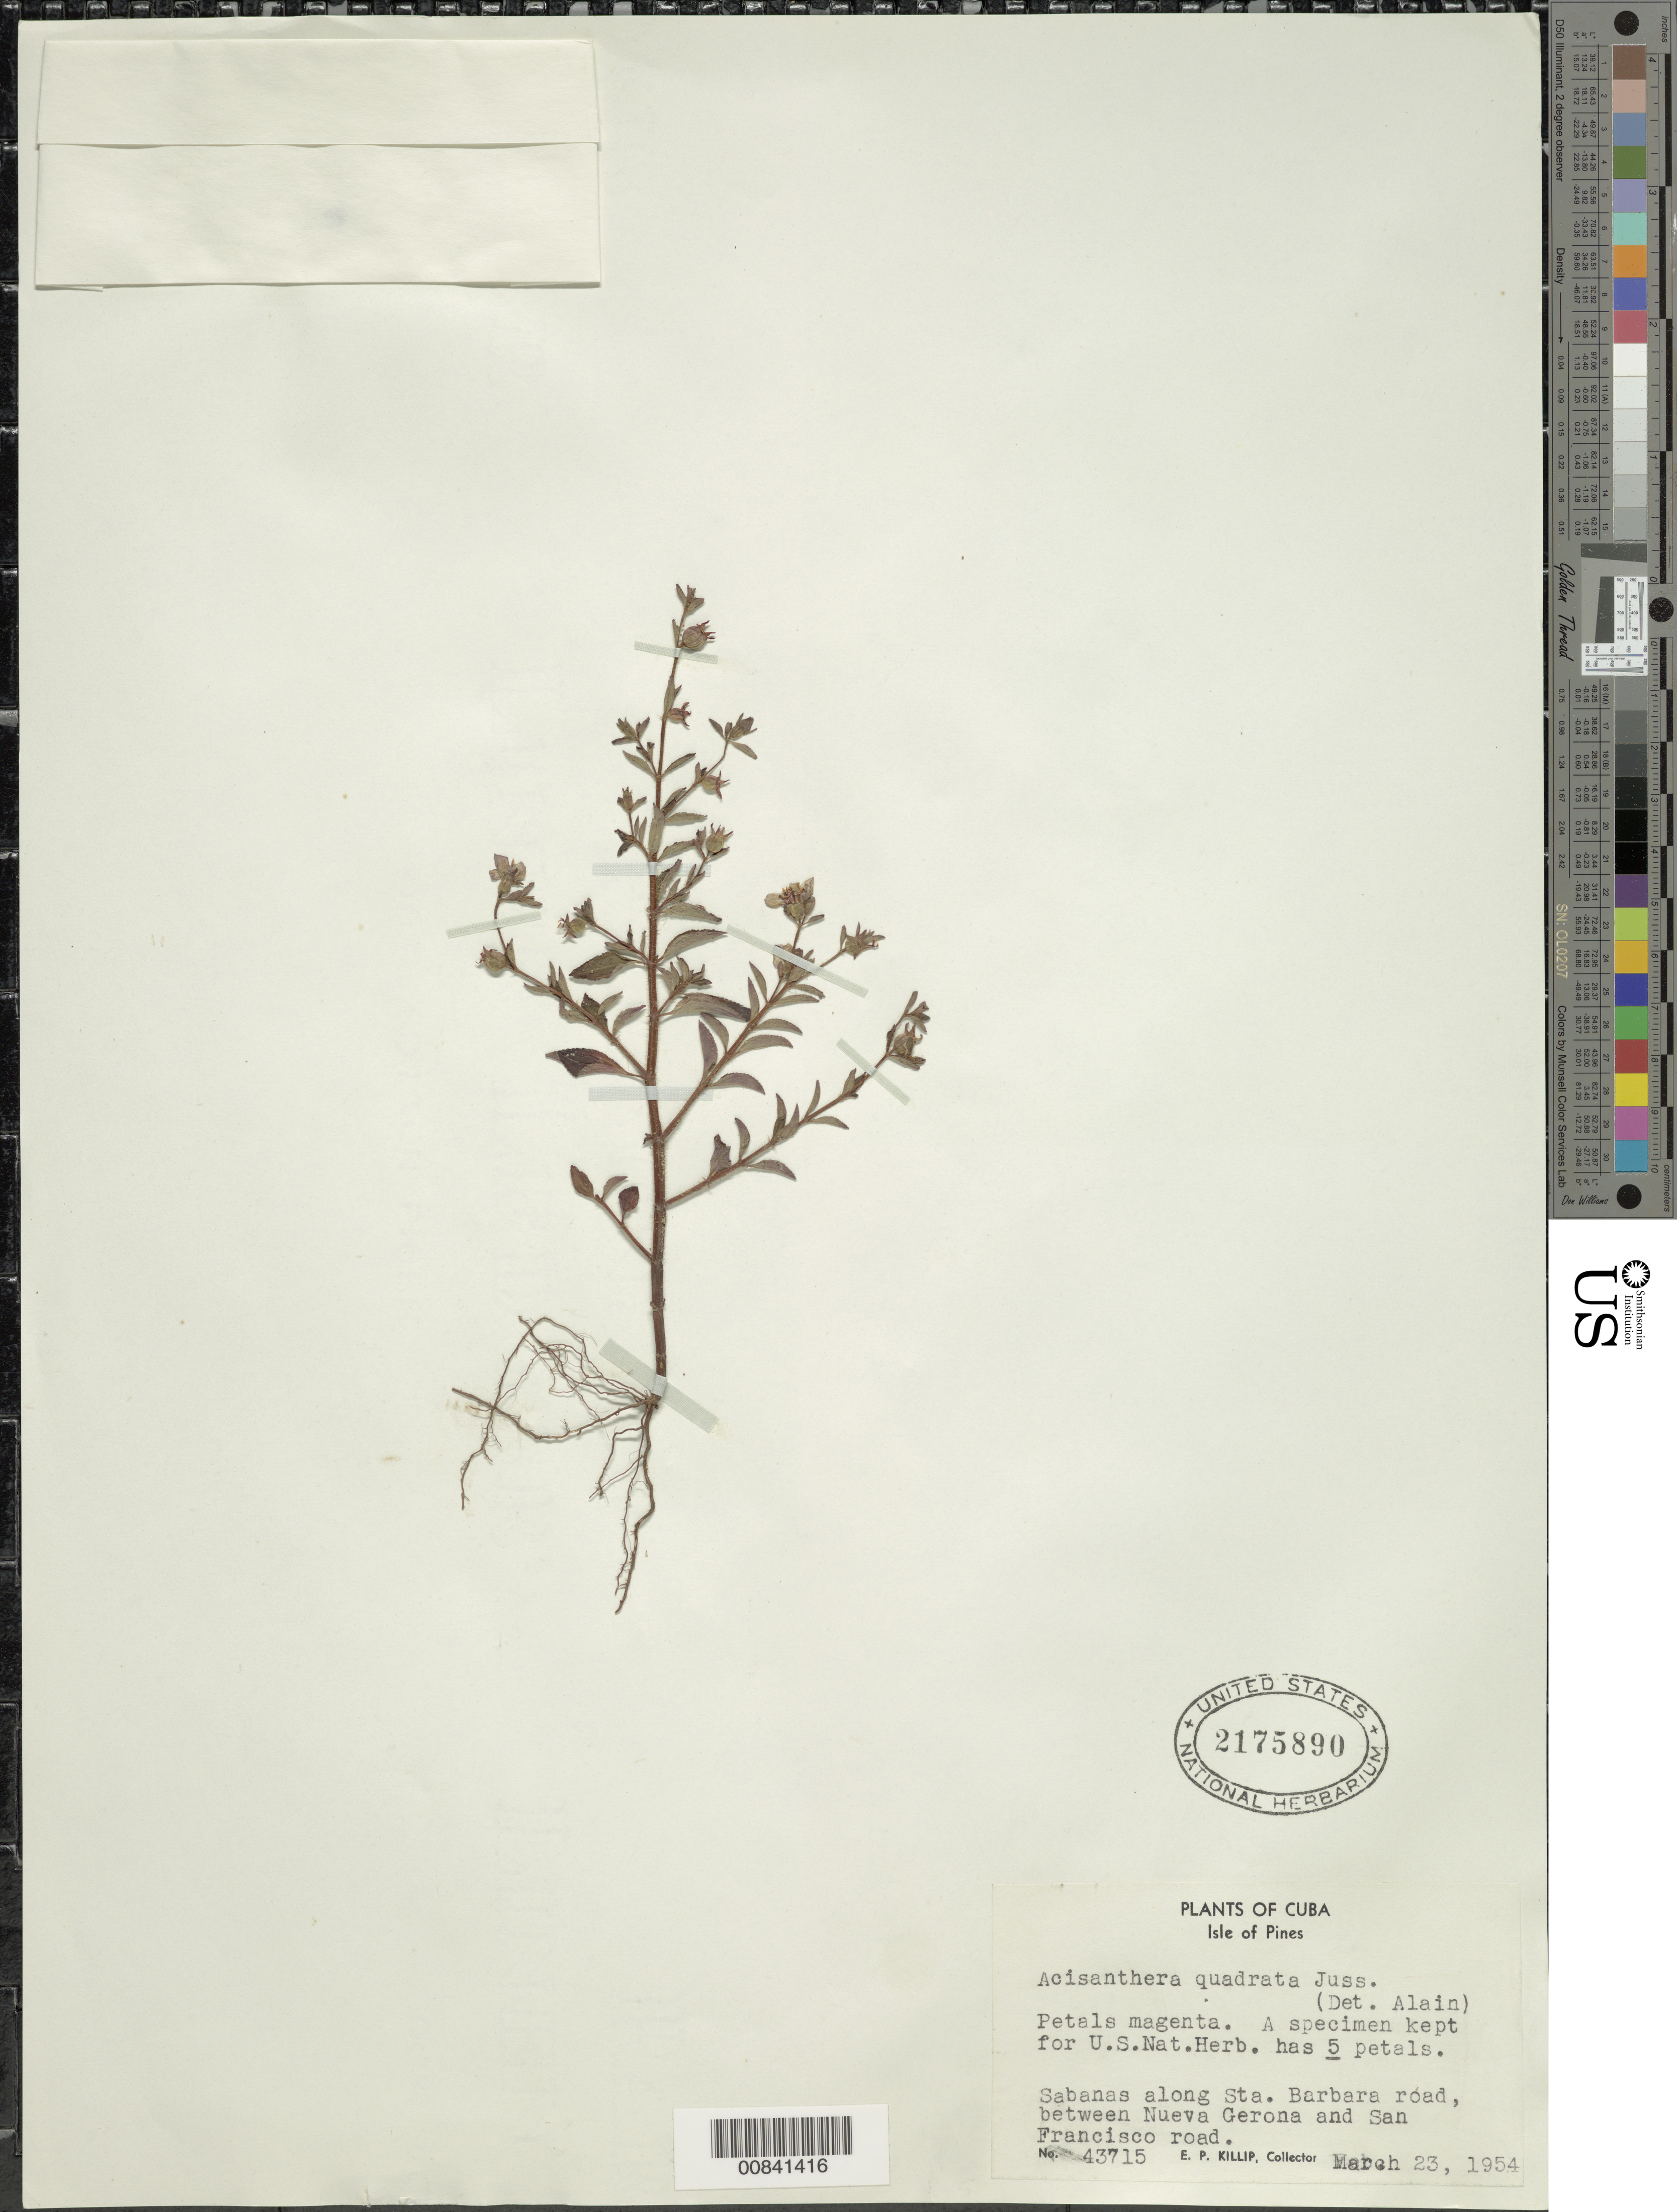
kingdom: Plantae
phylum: Tracheophyta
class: Magnoliopsida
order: Myrtales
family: Melastomataceae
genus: Acisanthera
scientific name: Acisanthera erecta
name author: Gleason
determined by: Nunes da Silva, Diego, (RB), Jardim Botanico do Rio de Janeiro - Herbario (BRAZIL)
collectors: E. P. Killip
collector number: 43715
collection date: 1954-03-23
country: Cuba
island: Isla de la Juventud [Isla de Pinos]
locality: Santa Bárbara Road, between Nueva Gerona and San Francisco road.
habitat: Savannas along road.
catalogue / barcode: US 2175890